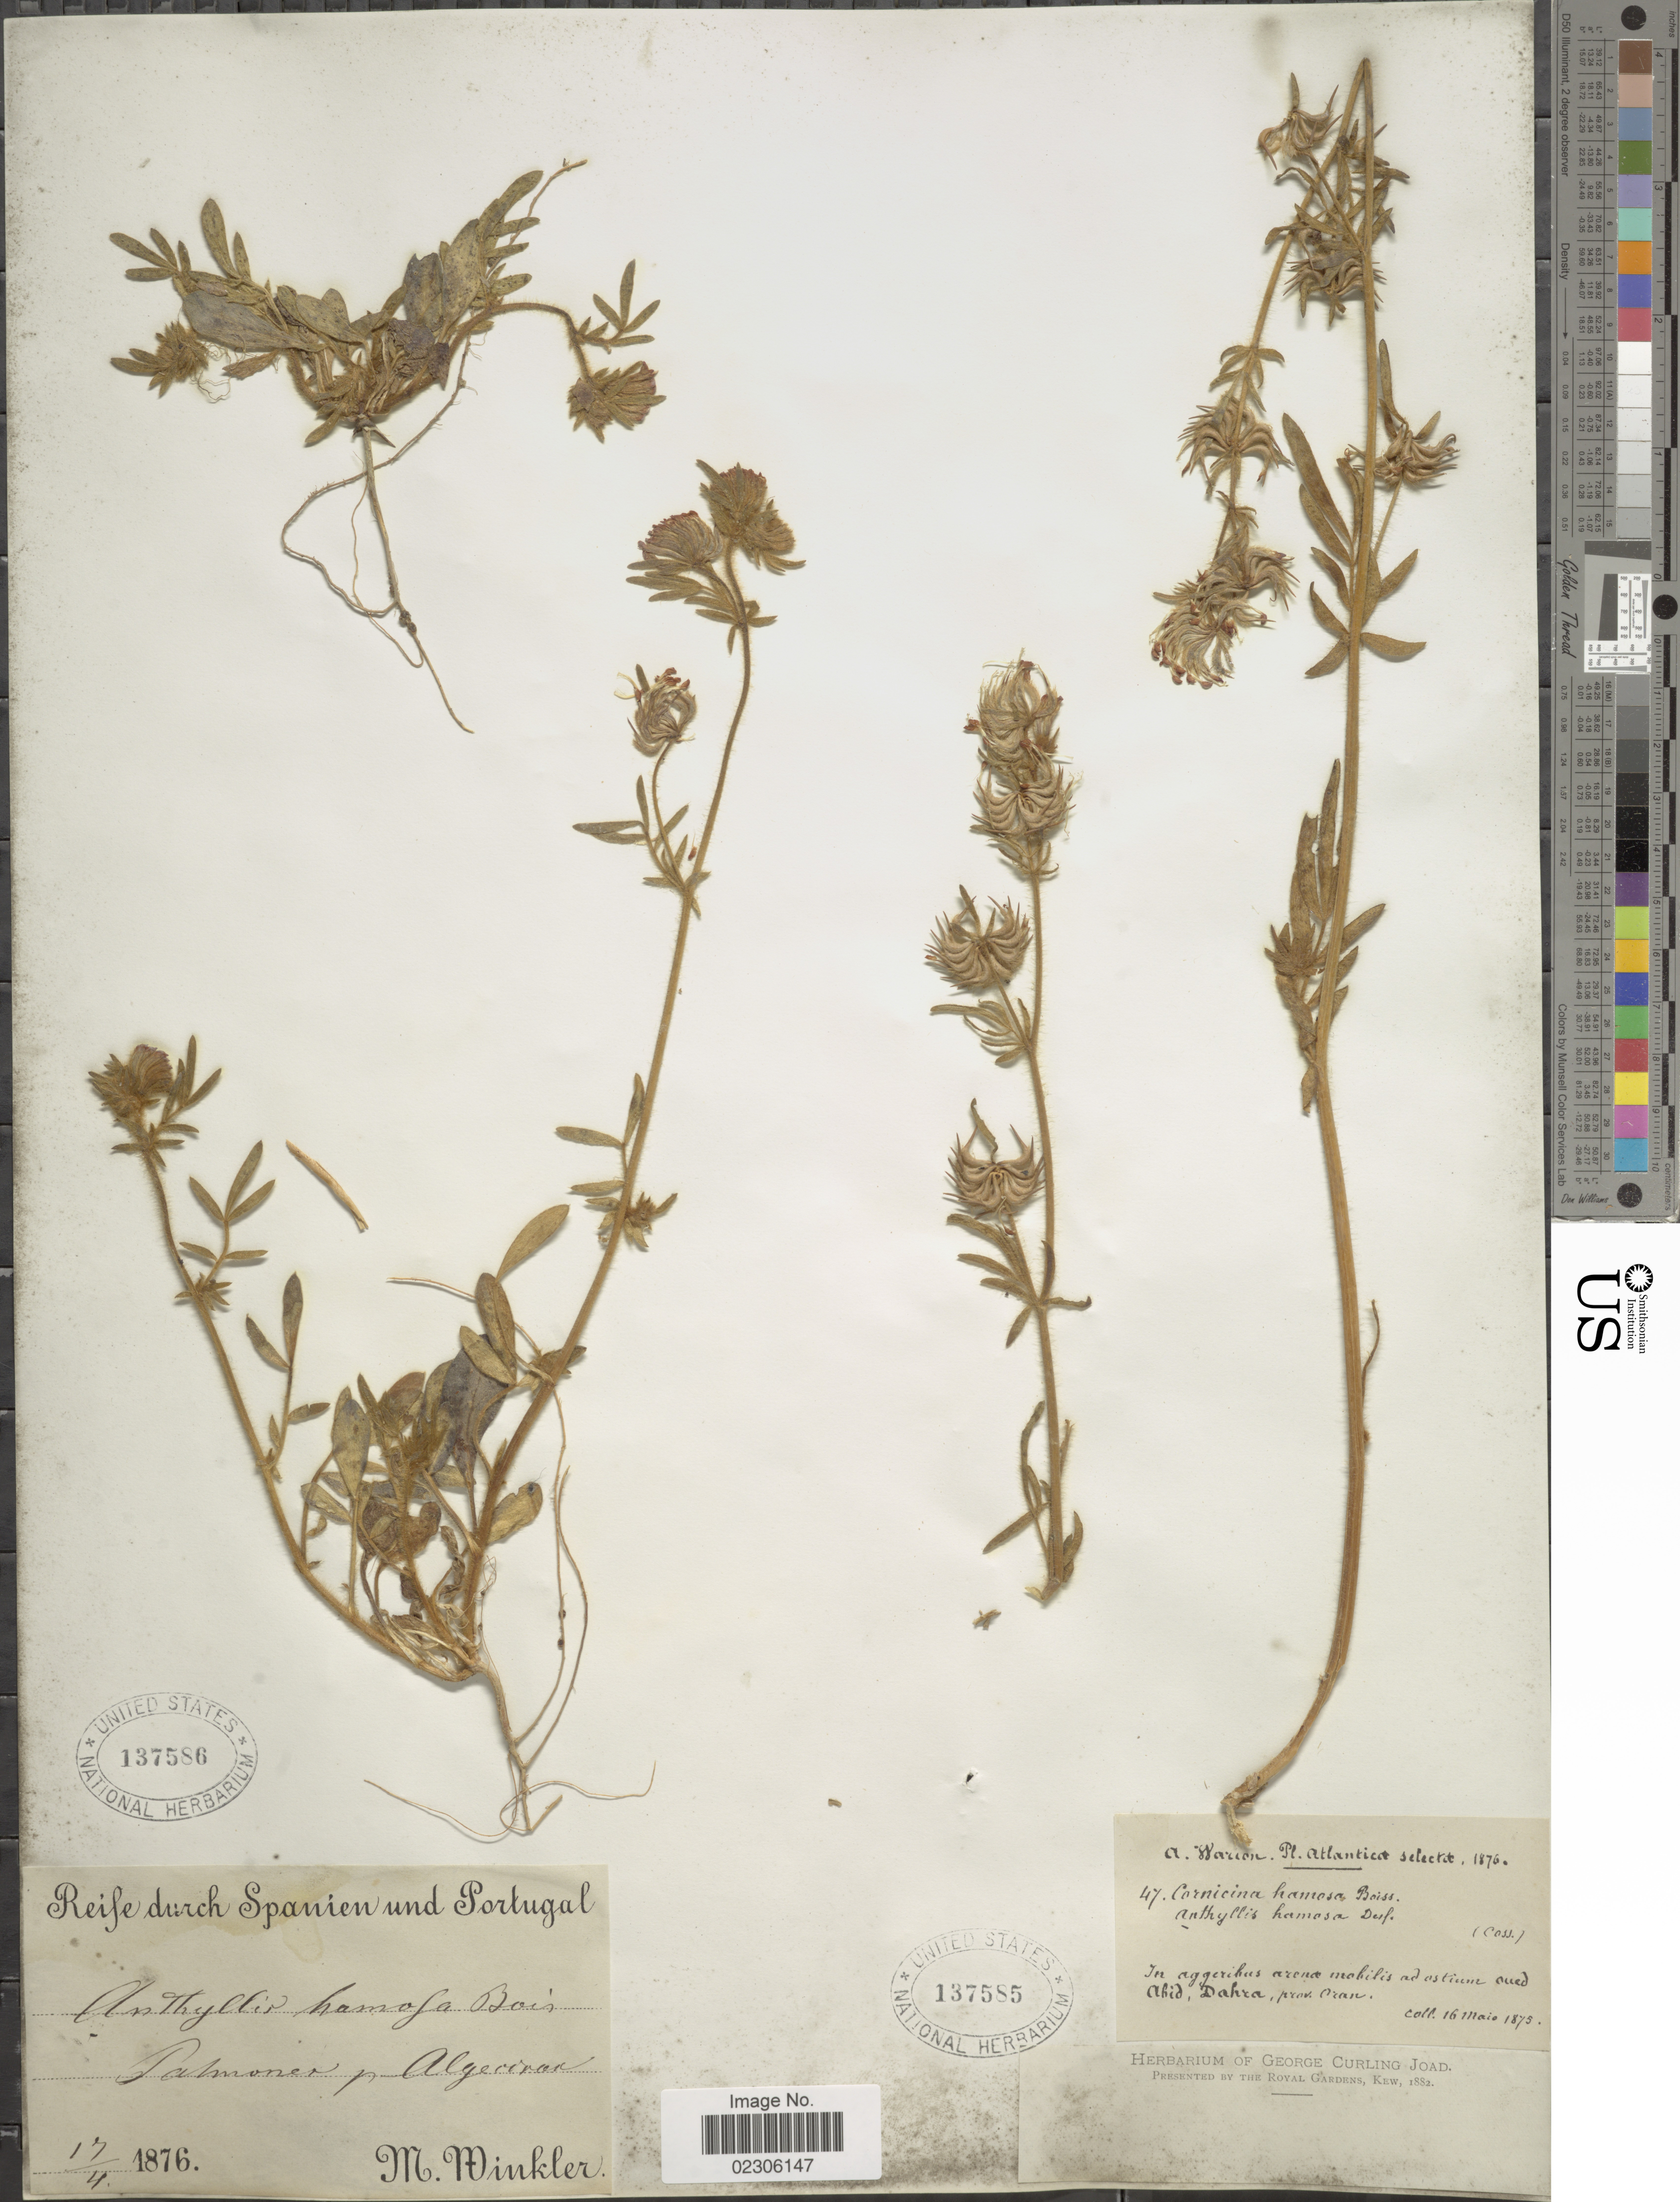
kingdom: Plantae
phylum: Tracheophyta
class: Magnoliopsida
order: Fabales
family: Fabaceae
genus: Anthyllis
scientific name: Anthyllis hamosa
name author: Desf.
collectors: ex herb. George Curling Joad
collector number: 47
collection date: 1873-05-16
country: Algeria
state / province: Oran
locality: In aggeribus aranae mobilis ad ostium oud abid, Dahra, prov. Oran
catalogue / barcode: US 137585-2